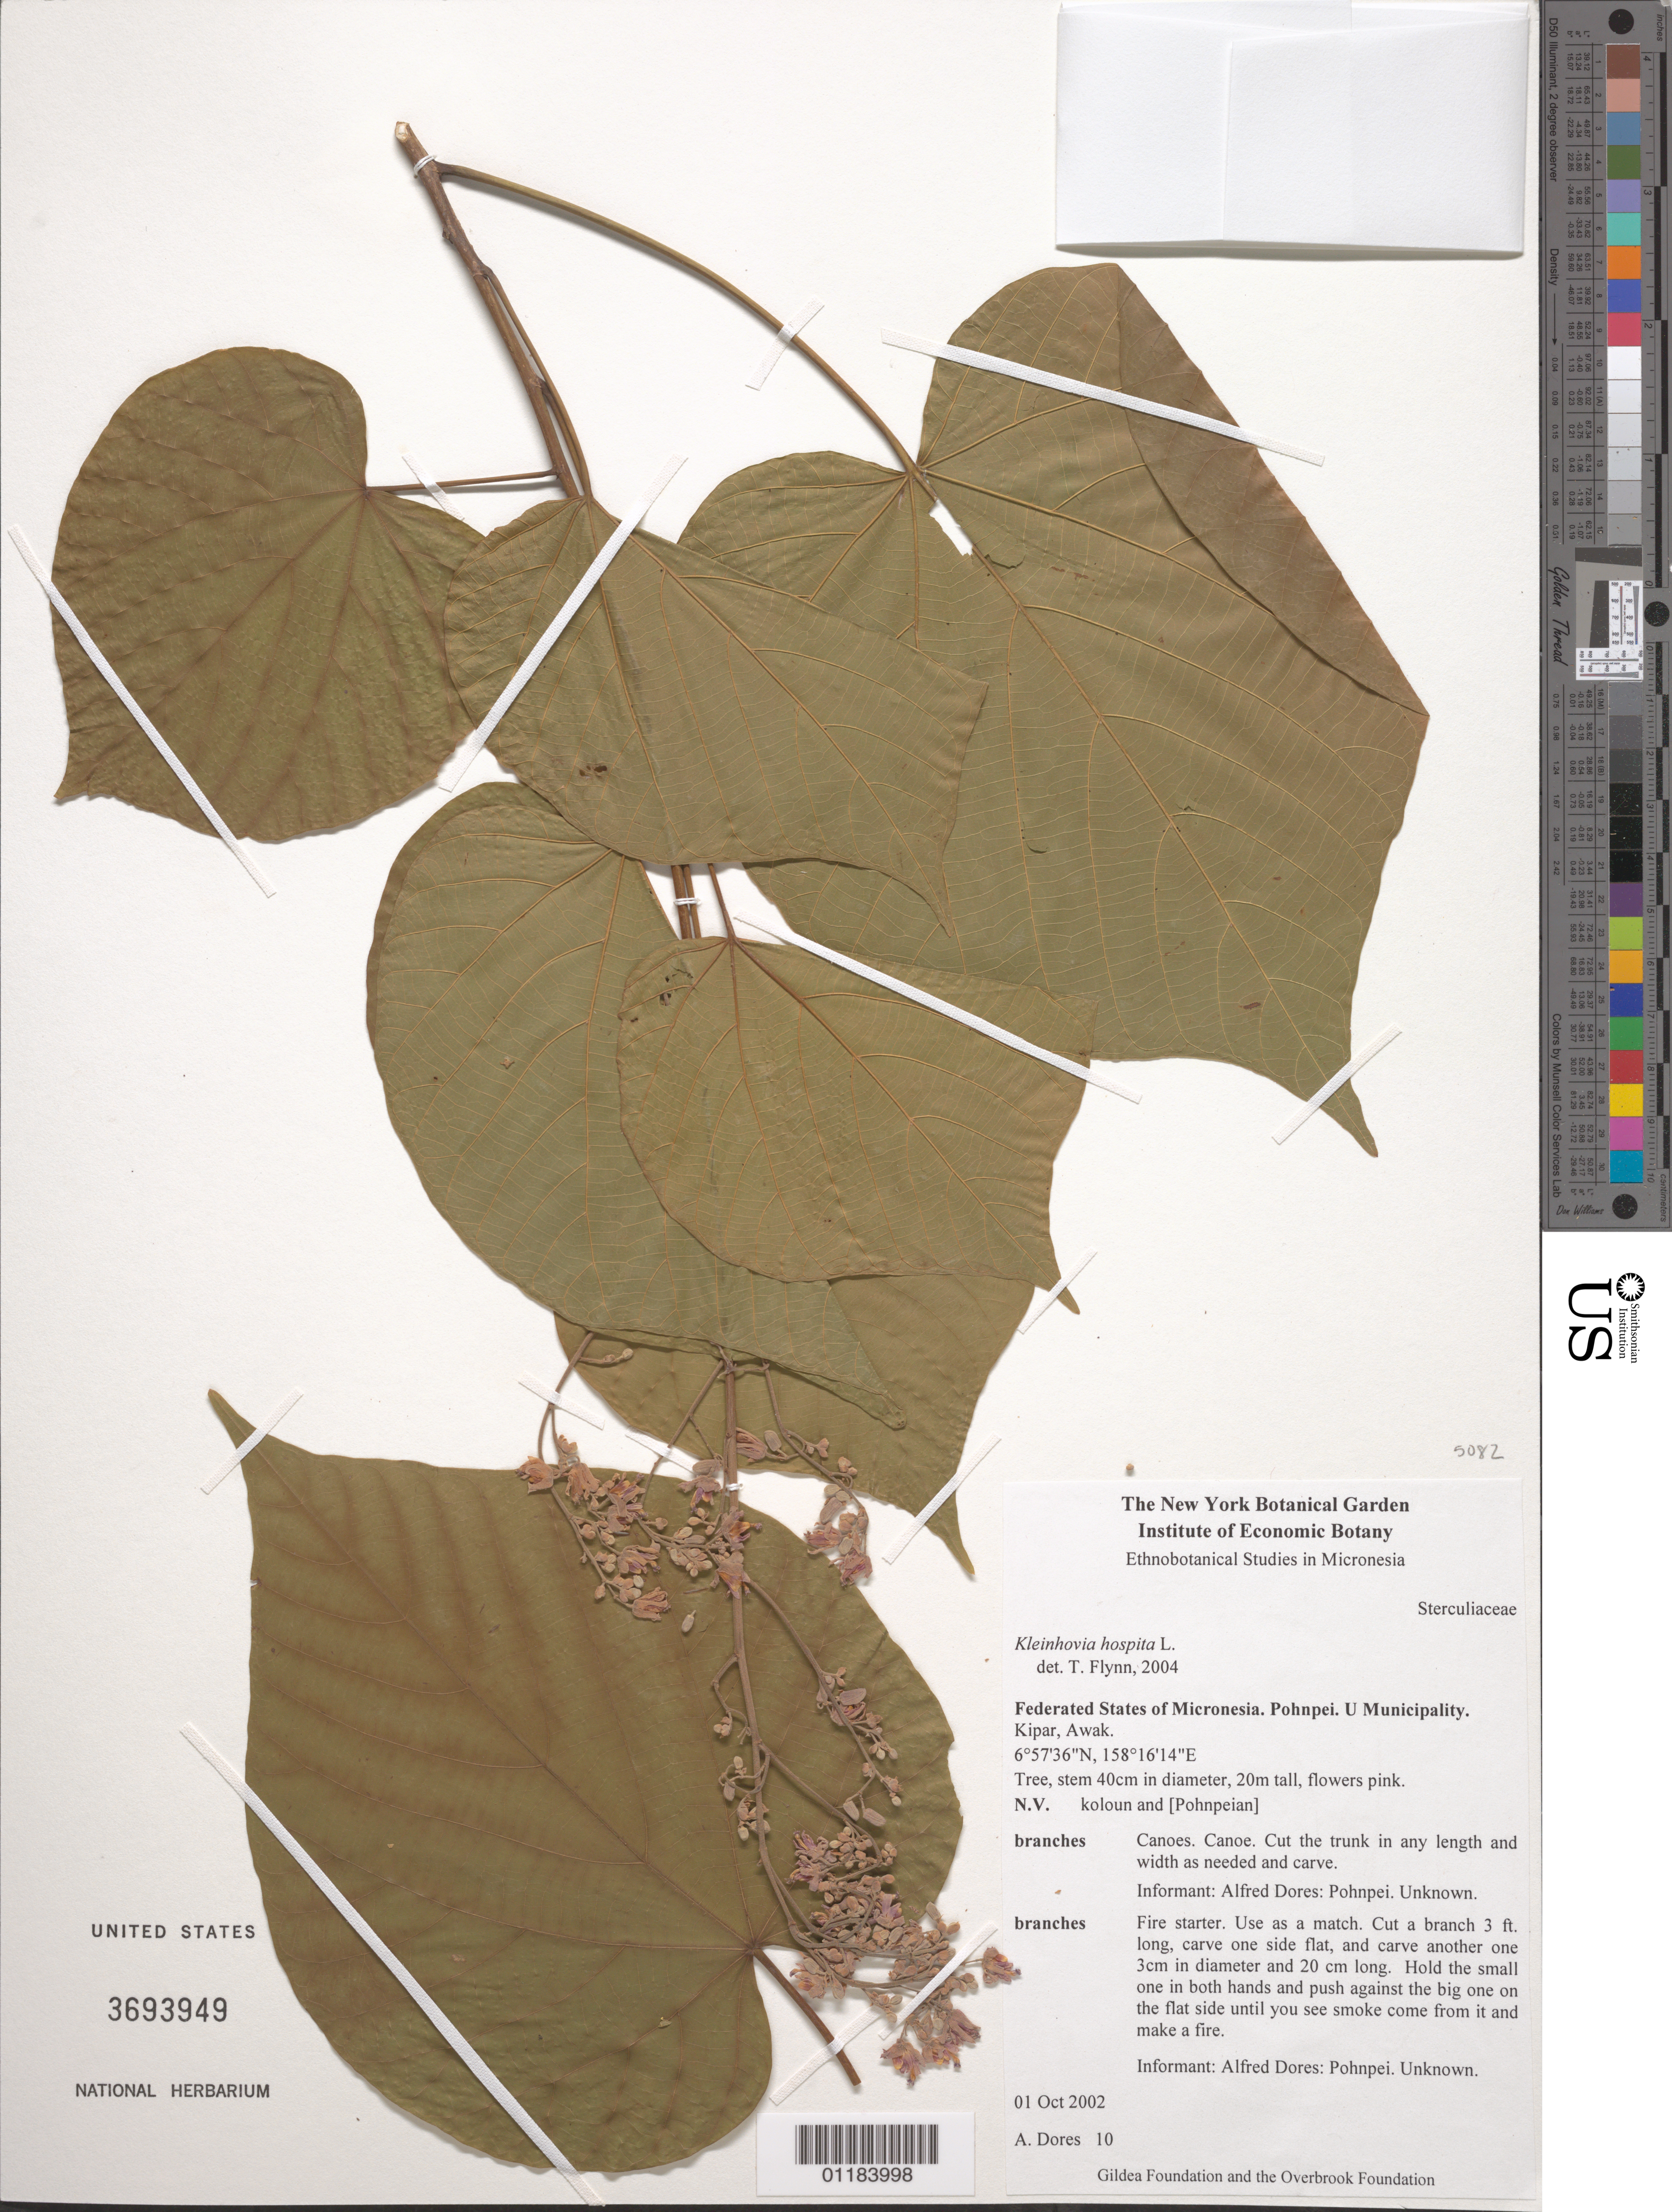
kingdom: Plantae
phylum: Tracheophyta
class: Magnoliopsida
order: Malvales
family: Malvaceae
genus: Kleinhovia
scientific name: Kleinhovia hospita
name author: L.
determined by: Flynn, T.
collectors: A. Dores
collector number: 10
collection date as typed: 01 Oct 2002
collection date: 2002-10-01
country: Micronesia, Federated States of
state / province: Pohnpei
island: Pohnpei [Ponape]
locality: U Municipality. Kipar, Awak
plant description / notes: branches used as fire starters; use as a match; branches used to make canoes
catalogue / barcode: US 3693949